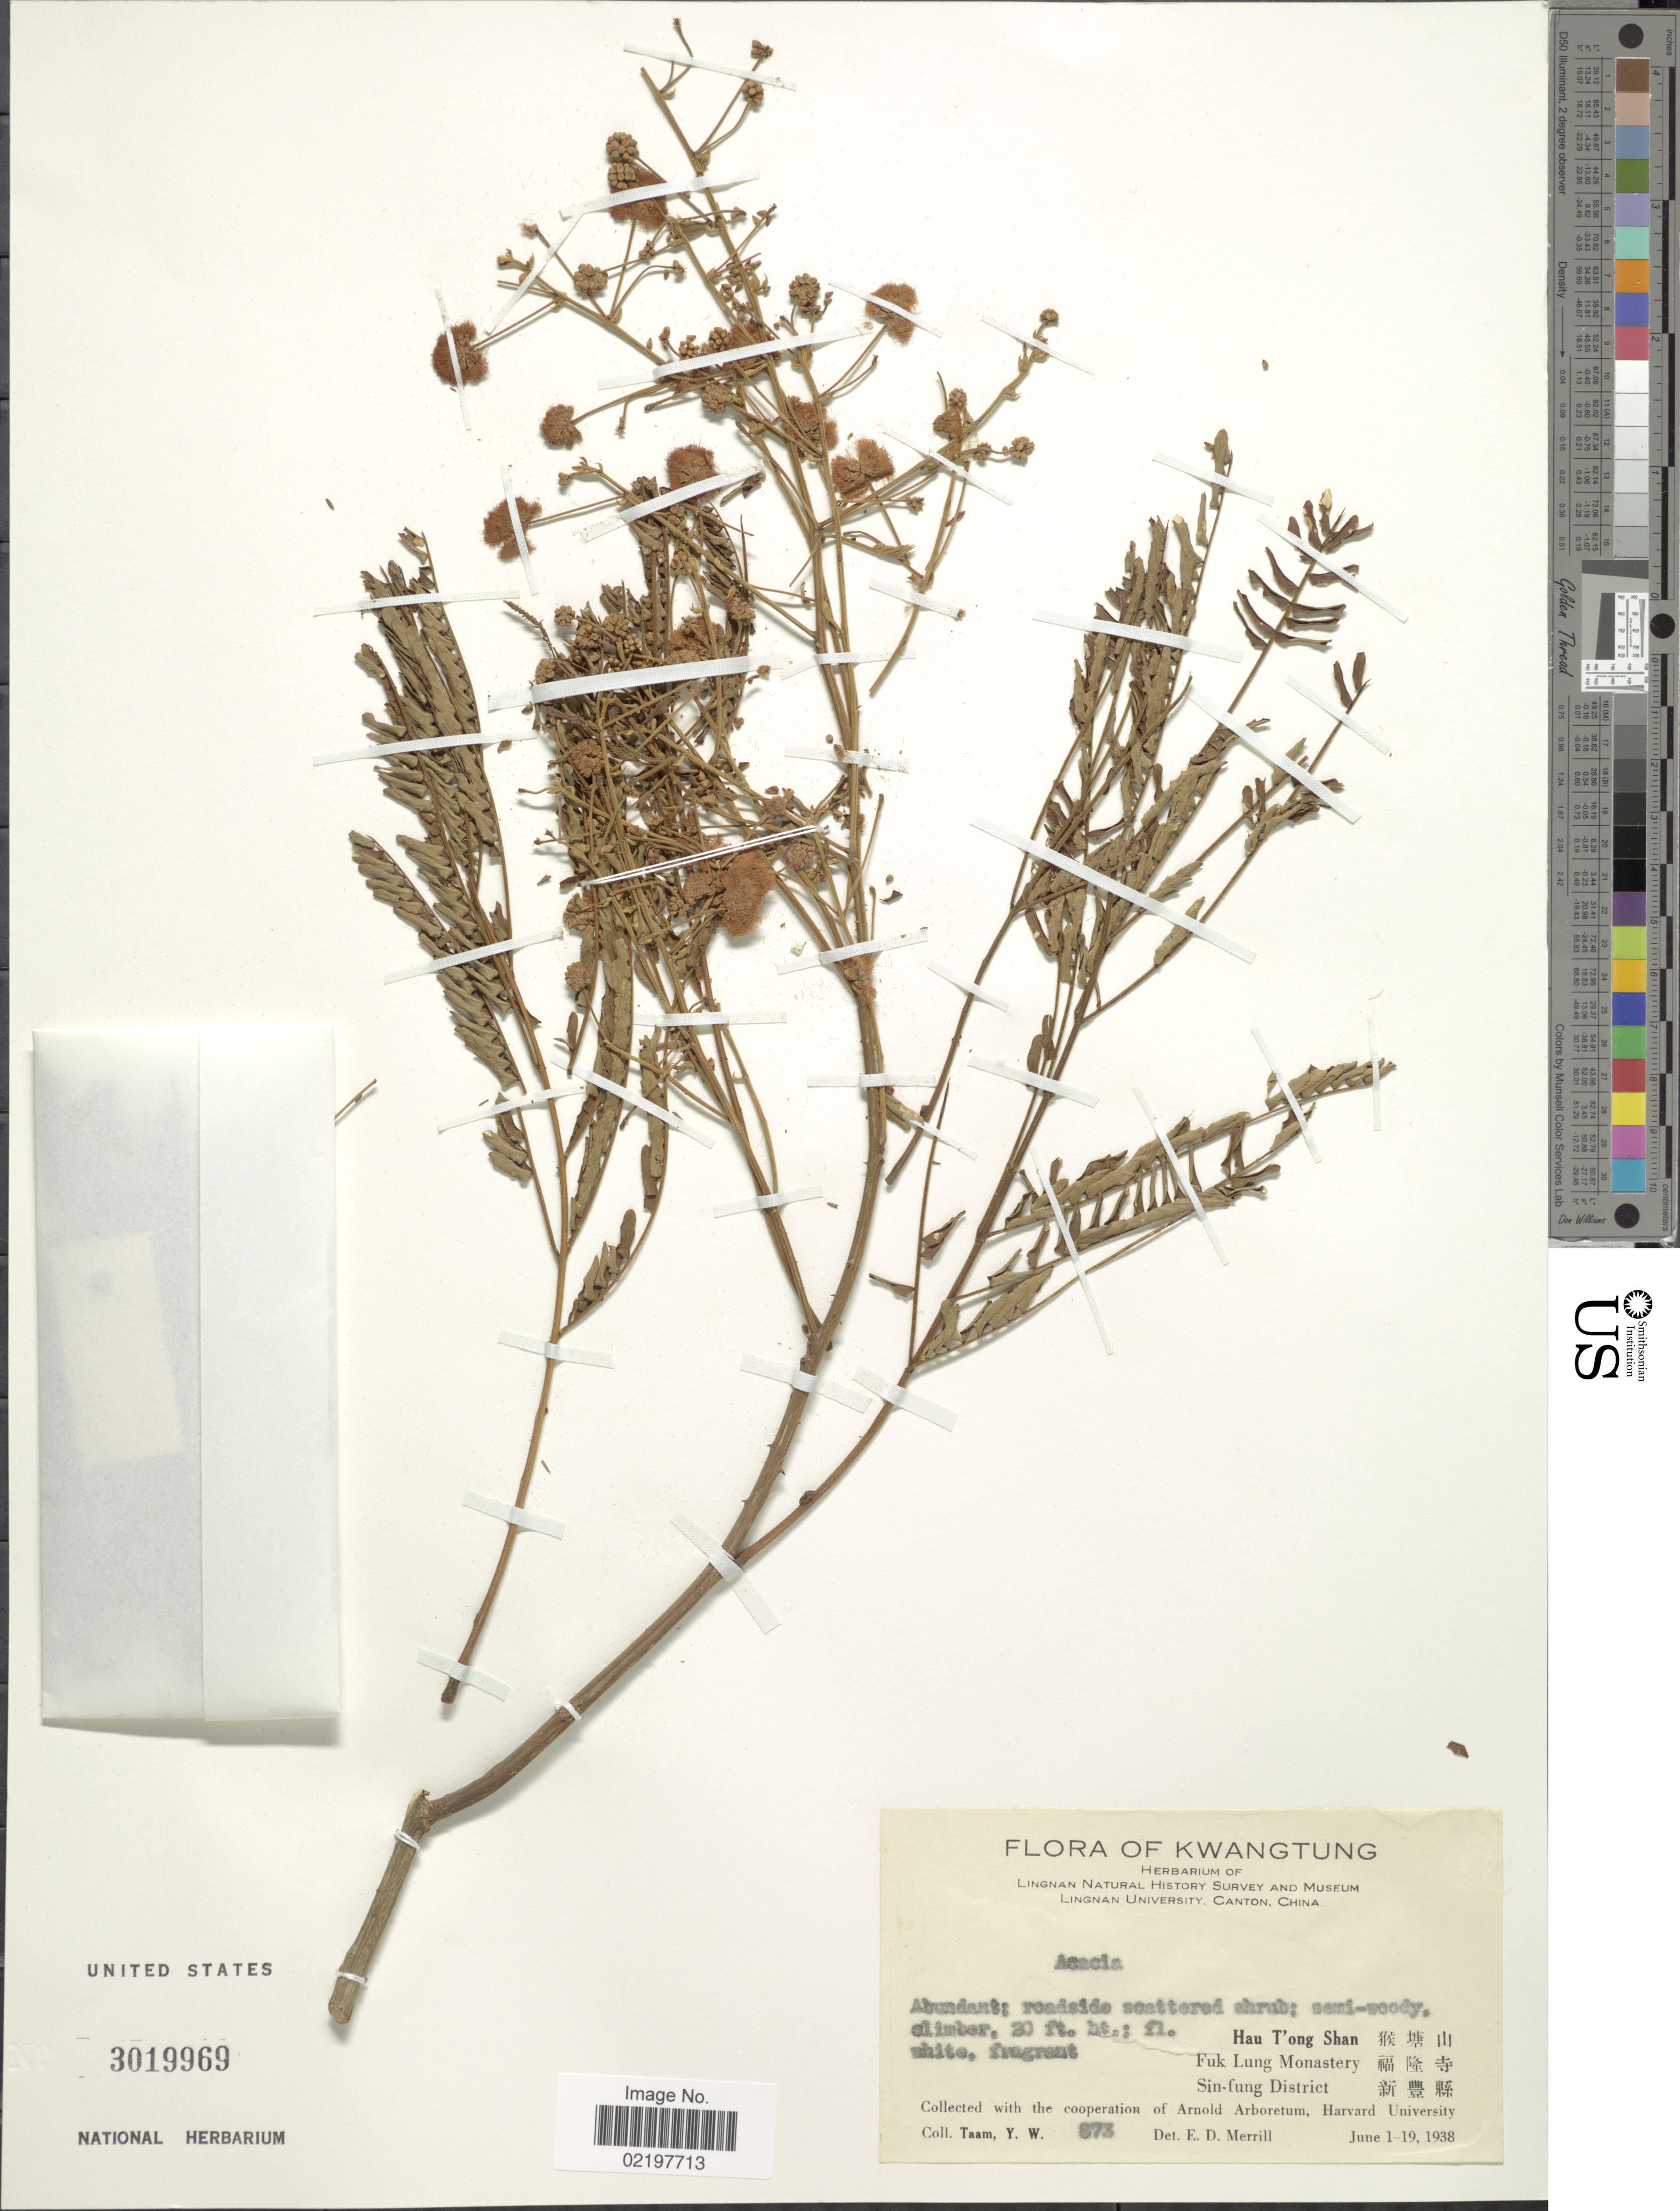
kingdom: Plantae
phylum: Tracheophyta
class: Magnoliopsida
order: Fabales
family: Fabaceae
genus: Senegalia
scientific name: Senegalia sp.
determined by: Strong, M. T., (US), Smithsonian Institution - National Museum of Natural History (UNITED STATES)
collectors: Y. W. Taam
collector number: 873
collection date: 1938-06-01/1938-06-19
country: China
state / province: Guangdong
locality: Kwangtung, Hau T' ong Shan, Fuk Lung Monastery, Sin-fung District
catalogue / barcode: US 3019969